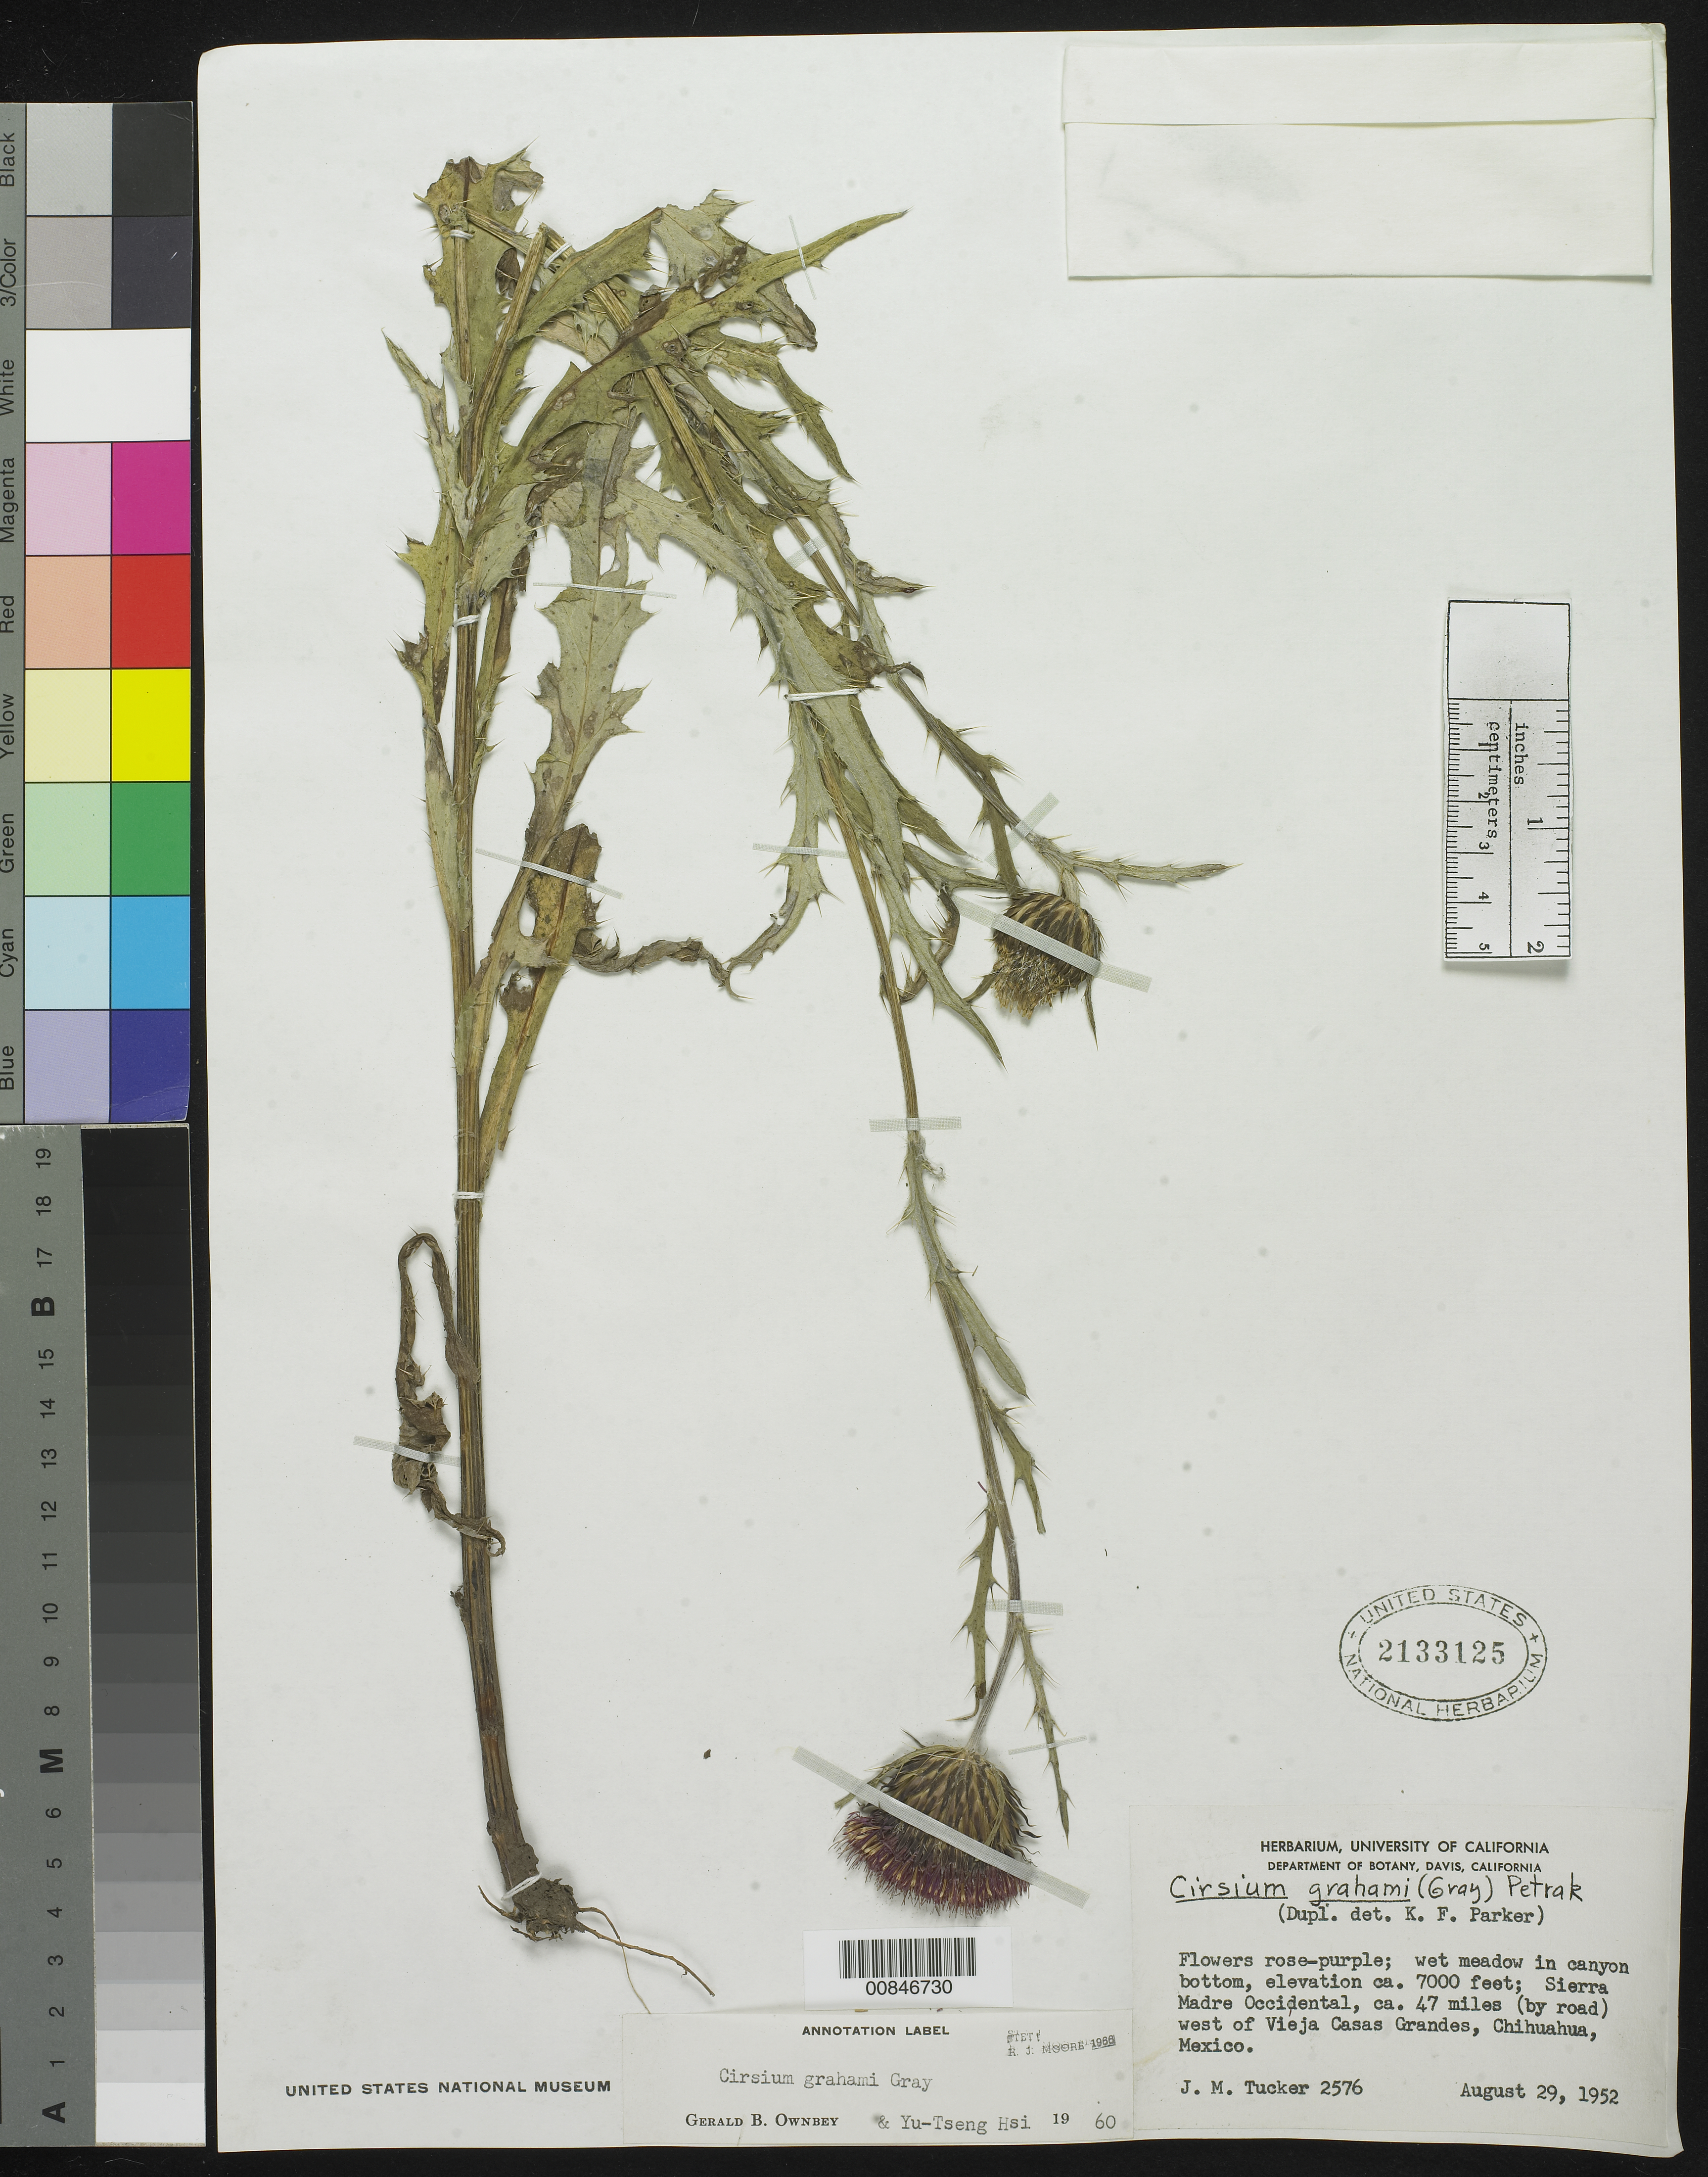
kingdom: Plantae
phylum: Tracheophyta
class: Magnoliopsida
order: Asterales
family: Asteraceae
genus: Cirsium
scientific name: Cirsium grahamii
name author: A. Gray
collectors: J. M. Tucker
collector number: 2576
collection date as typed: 29 Aug 1952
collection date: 1952-08-29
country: Mexico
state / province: Chihuahua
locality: Sierra Madre Occidental, ca. 47 miles (by road) west of Viejo Casas Grandes, Chihuahua.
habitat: Wet meadow in canyon bottom.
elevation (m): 2134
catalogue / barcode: US 2133125